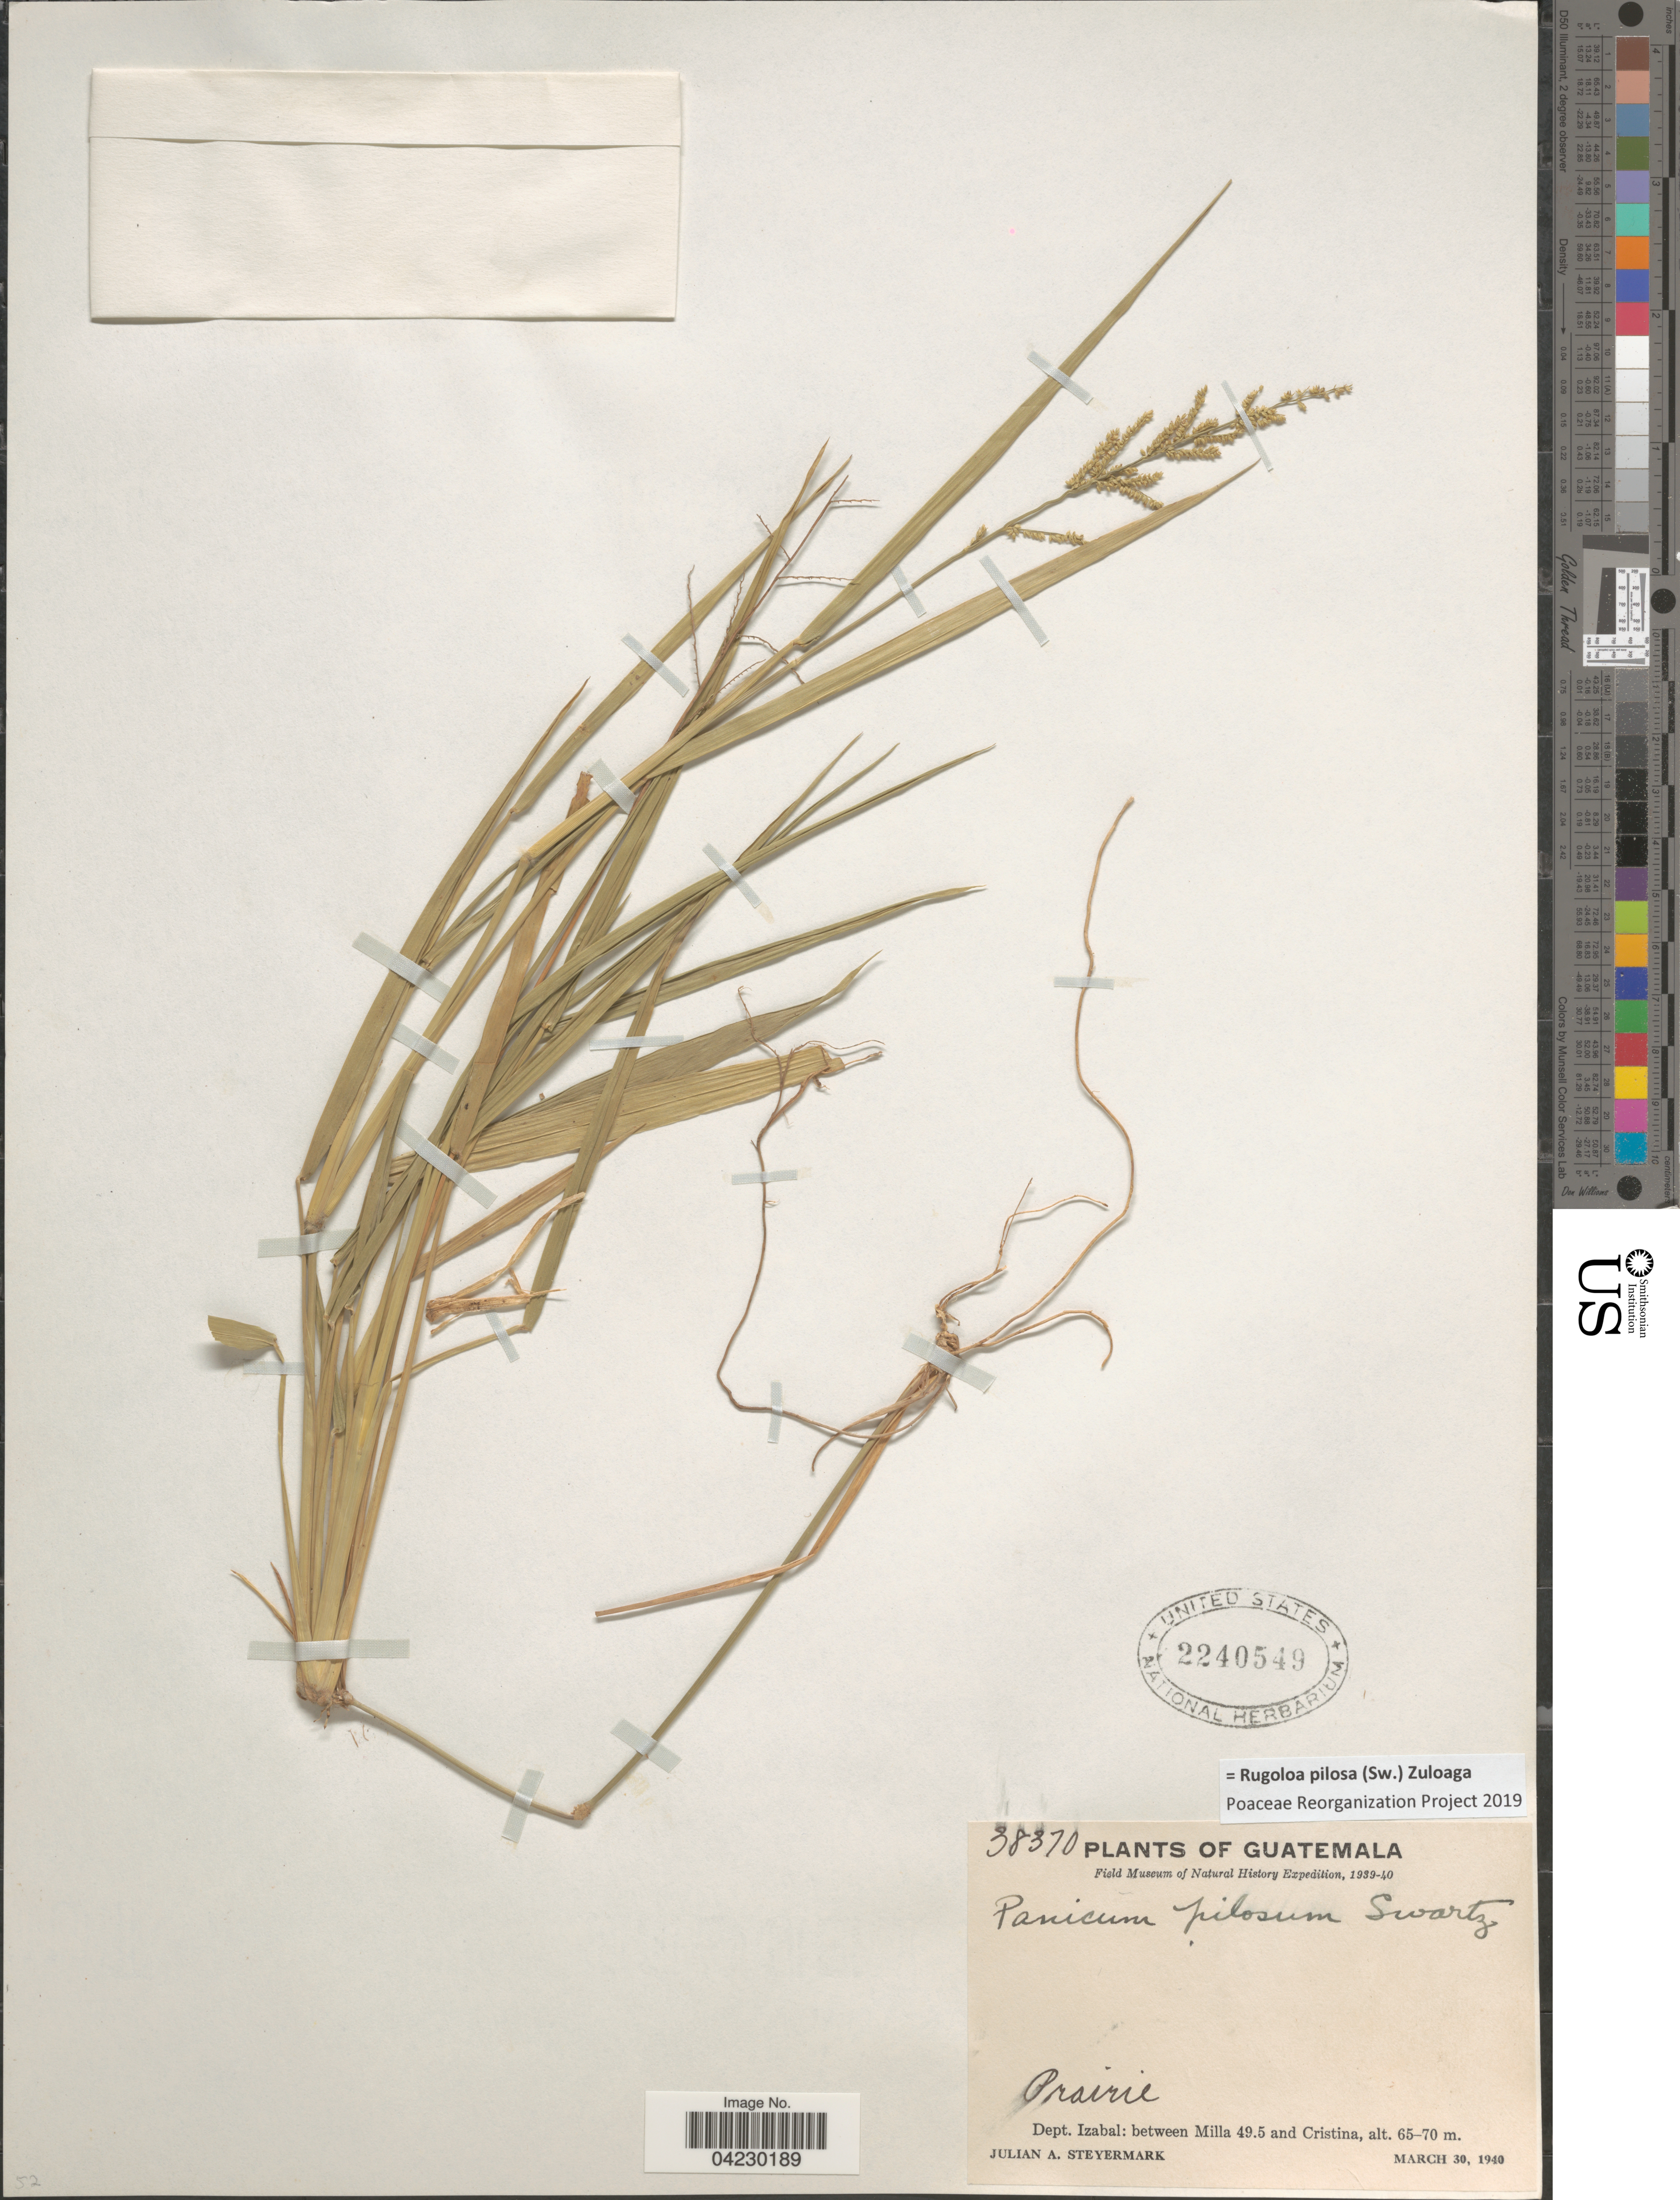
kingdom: Plantae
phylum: Tracheophyta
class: Liliopsida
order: Poales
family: Poaceae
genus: Rugoloa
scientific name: Rugoloa pilosa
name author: (Sw.) Zuloaga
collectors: J. Steyermark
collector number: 38370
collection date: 1940-03-30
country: Guatemala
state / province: Izabal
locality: Field Museum of Natural History Expedition, 1939-40. Dept. Izabal: between Milla 49.5 and Cristina.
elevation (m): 65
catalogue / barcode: US 2240549